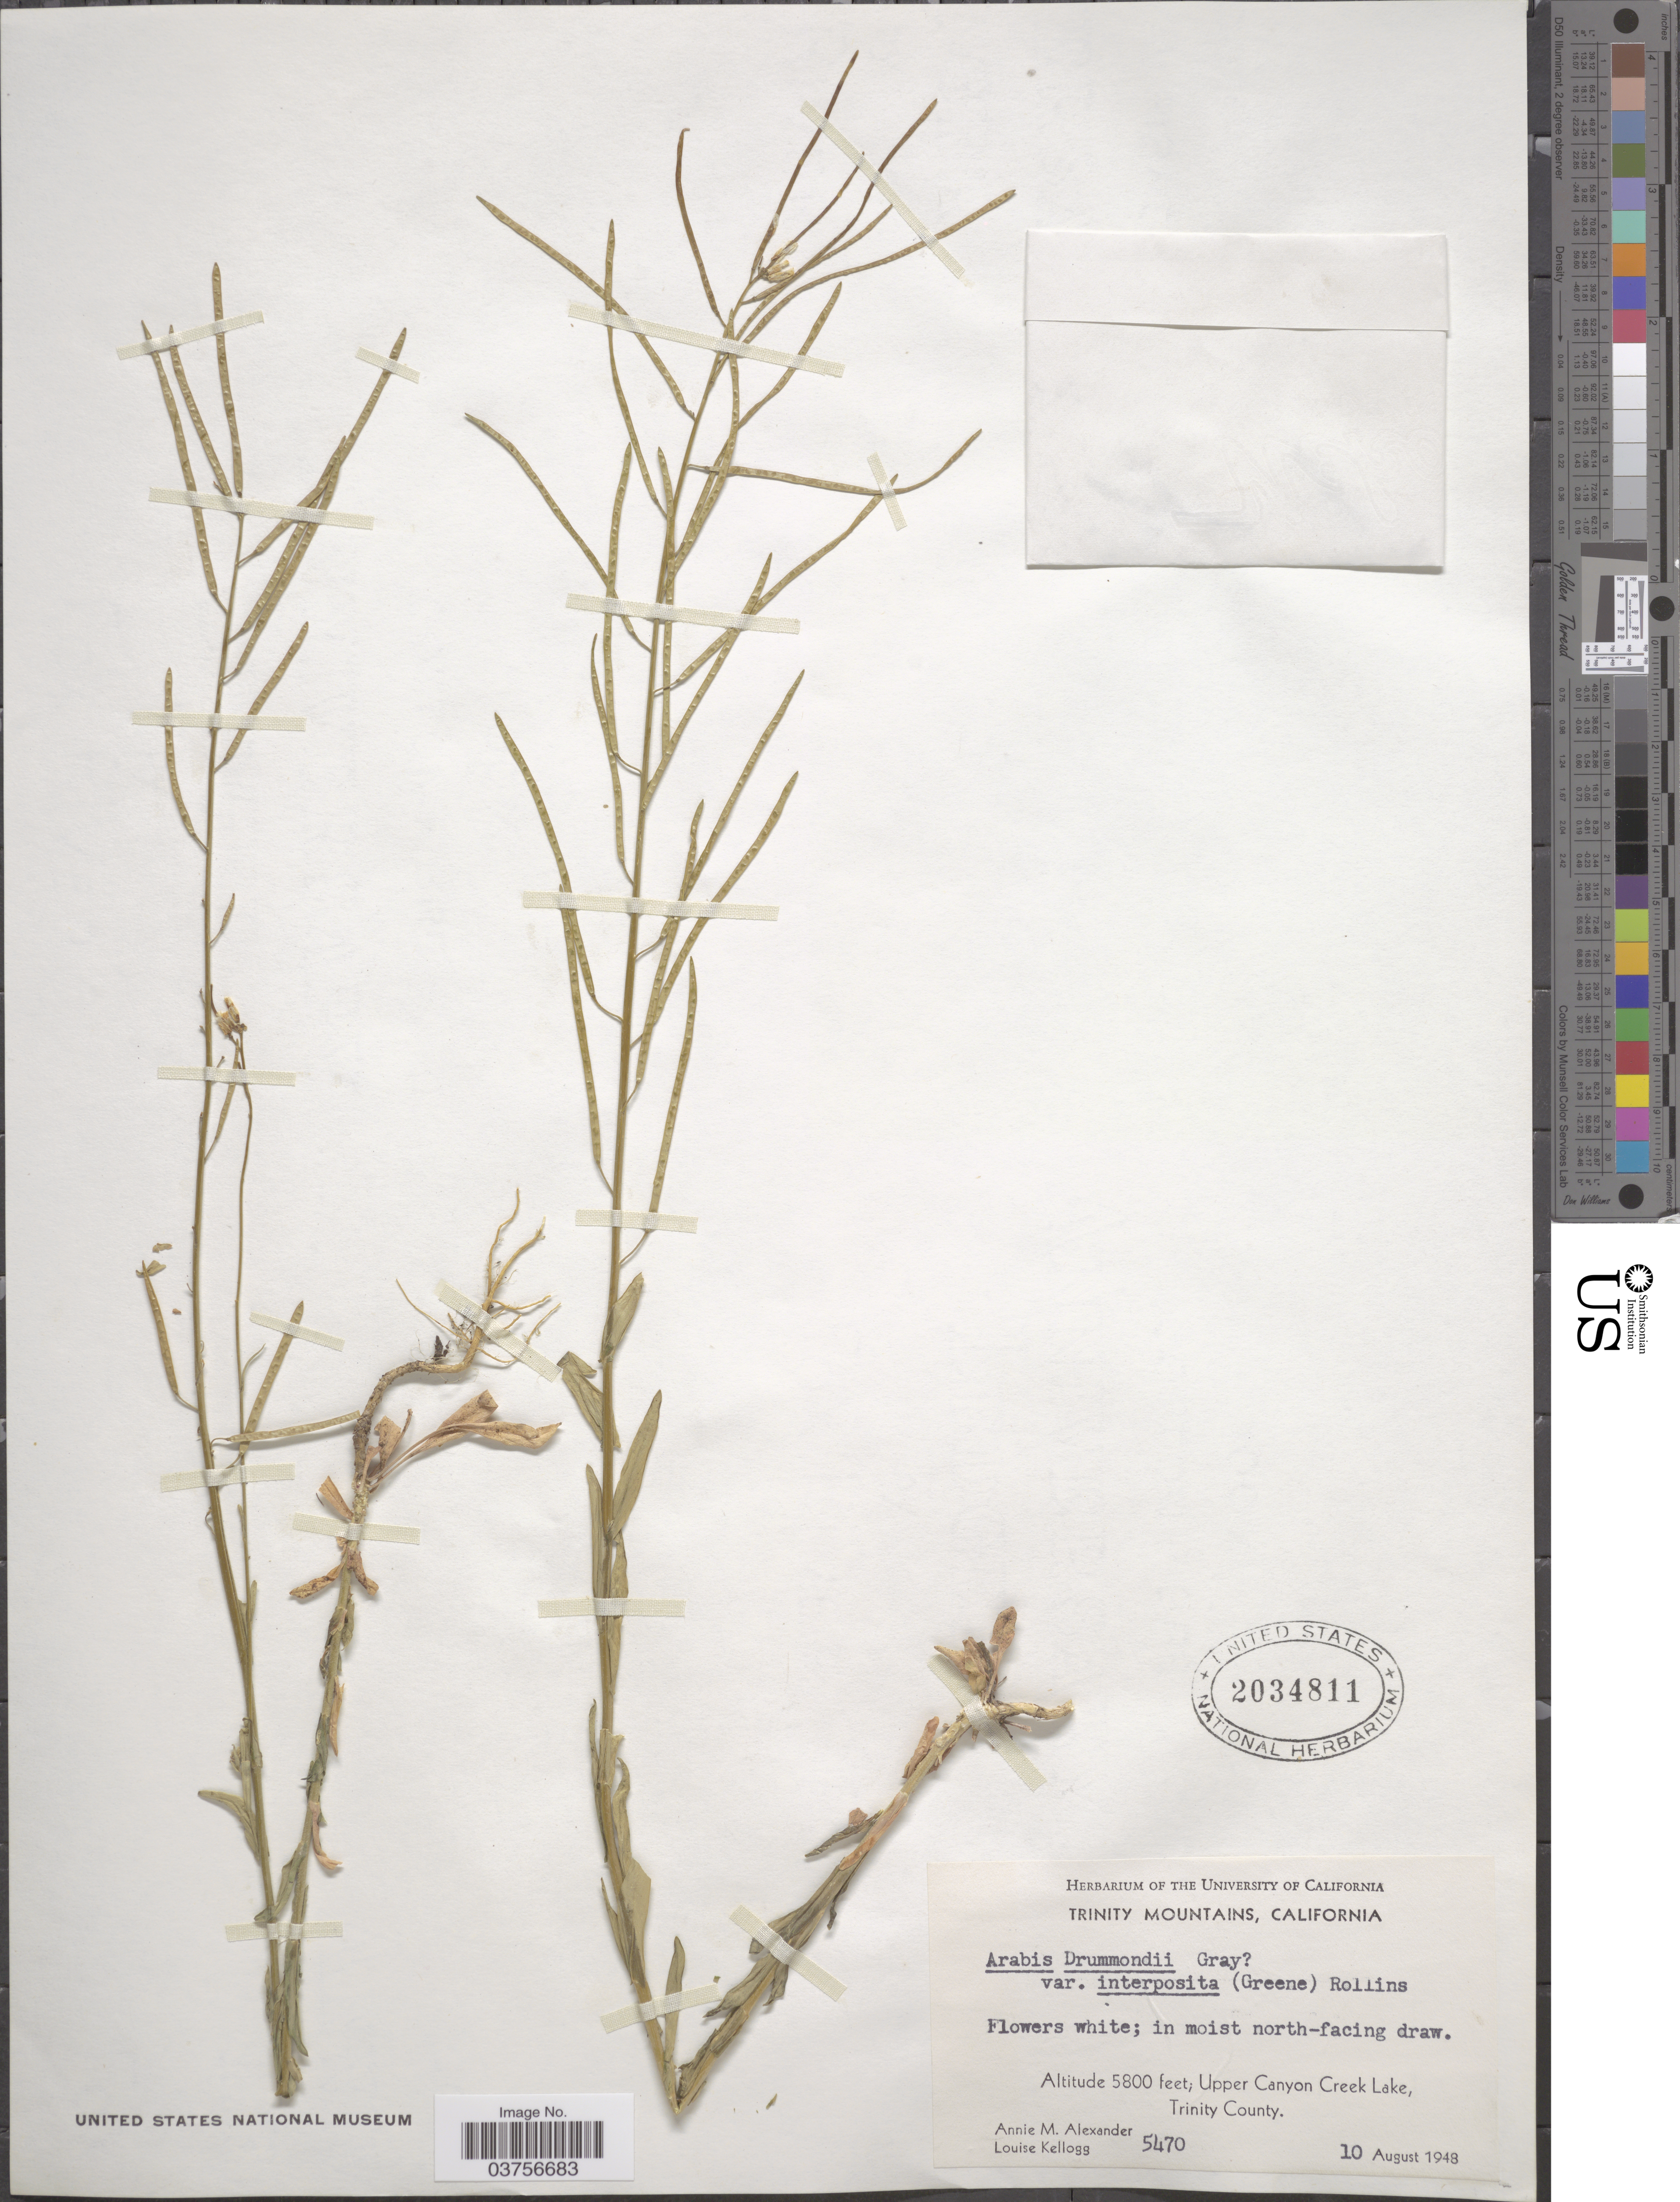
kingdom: Plantae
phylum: Tracheophyta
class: Magnoliopsida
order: Brassicales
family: Brassicaceae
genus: Arabis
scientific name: Arabis divaricarpa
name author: A. Nelson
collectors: A. M. Alexander & L. Kellogg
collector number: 5470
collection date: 1948-08-10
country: United States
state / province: California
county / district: Trinity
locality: Trinity Mountains. Upper Canyon Creek Lake, Trinity County.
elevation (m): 1768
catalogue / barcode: US 2034811